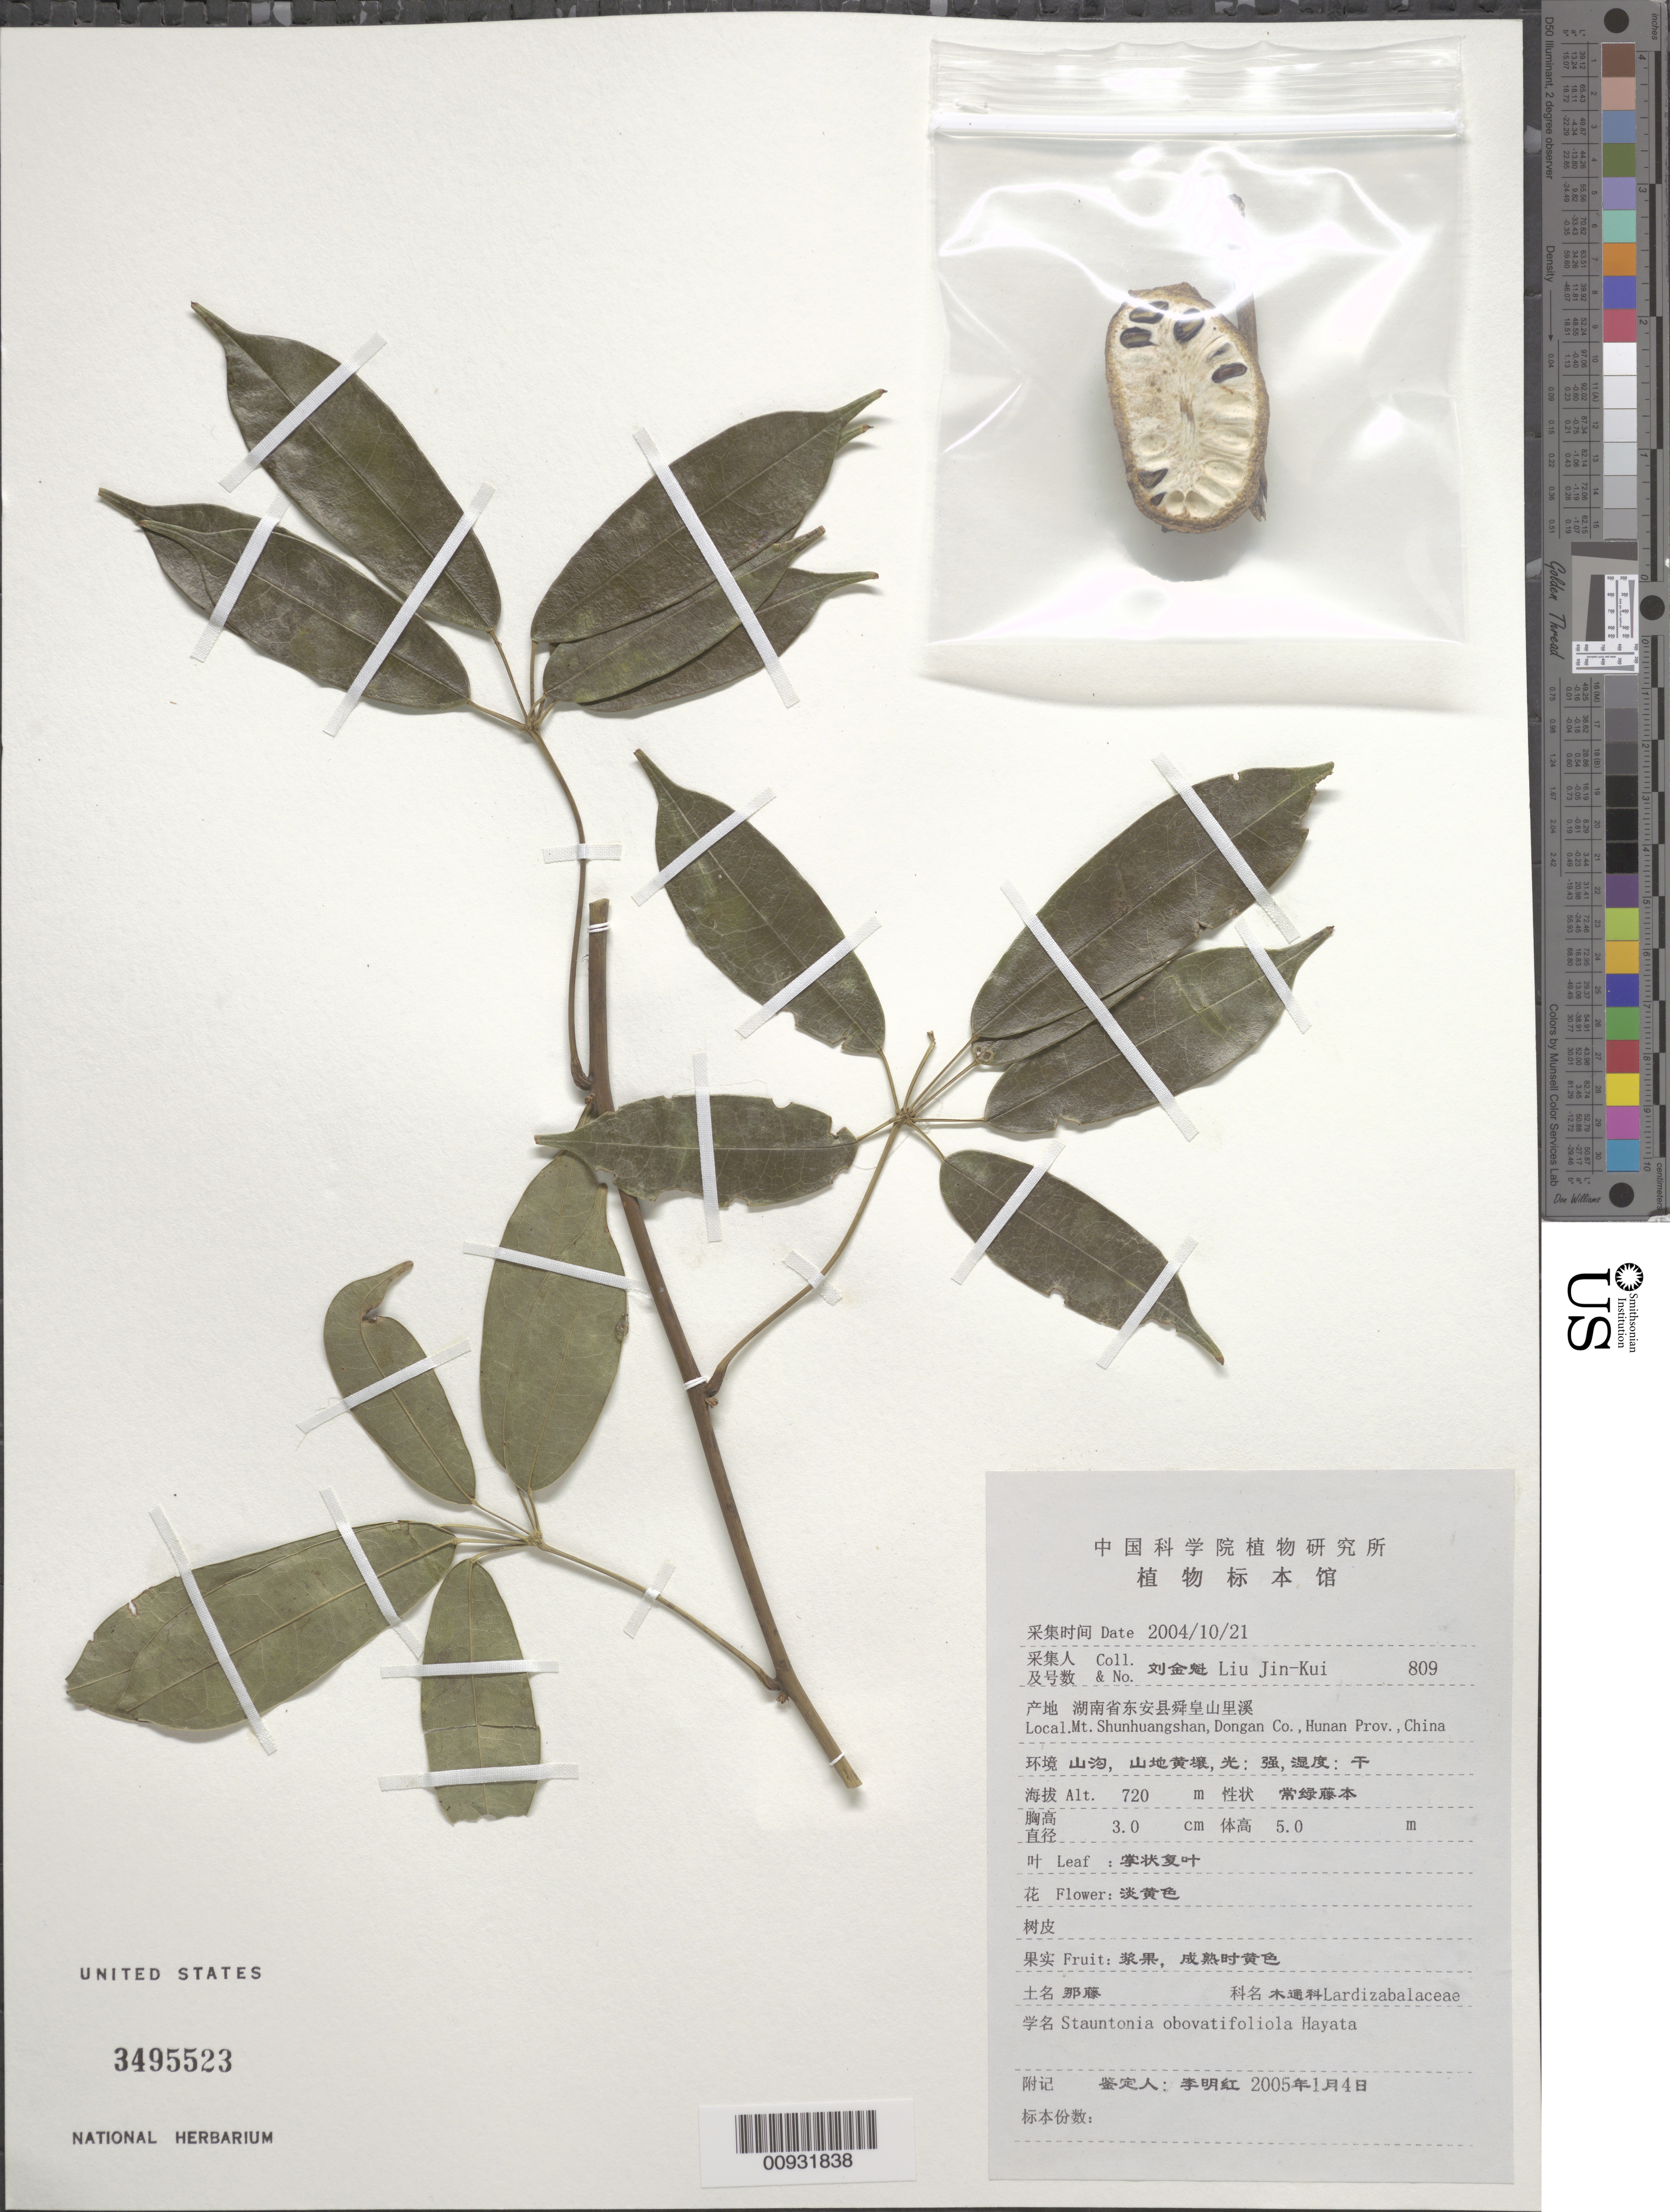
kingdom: Plantae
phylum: Tracheophyta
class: Magnoliopsida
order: Ranunculales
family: Lardizabalaceae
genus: Stauntonia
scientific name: Stauntonia obovatifoliola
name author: Hayata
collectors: L. Jin-Kui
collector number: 809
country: China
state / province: Hunan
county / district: Dongan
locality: Mt. Shunhuangshan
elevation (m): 720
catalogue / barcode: US 3495523